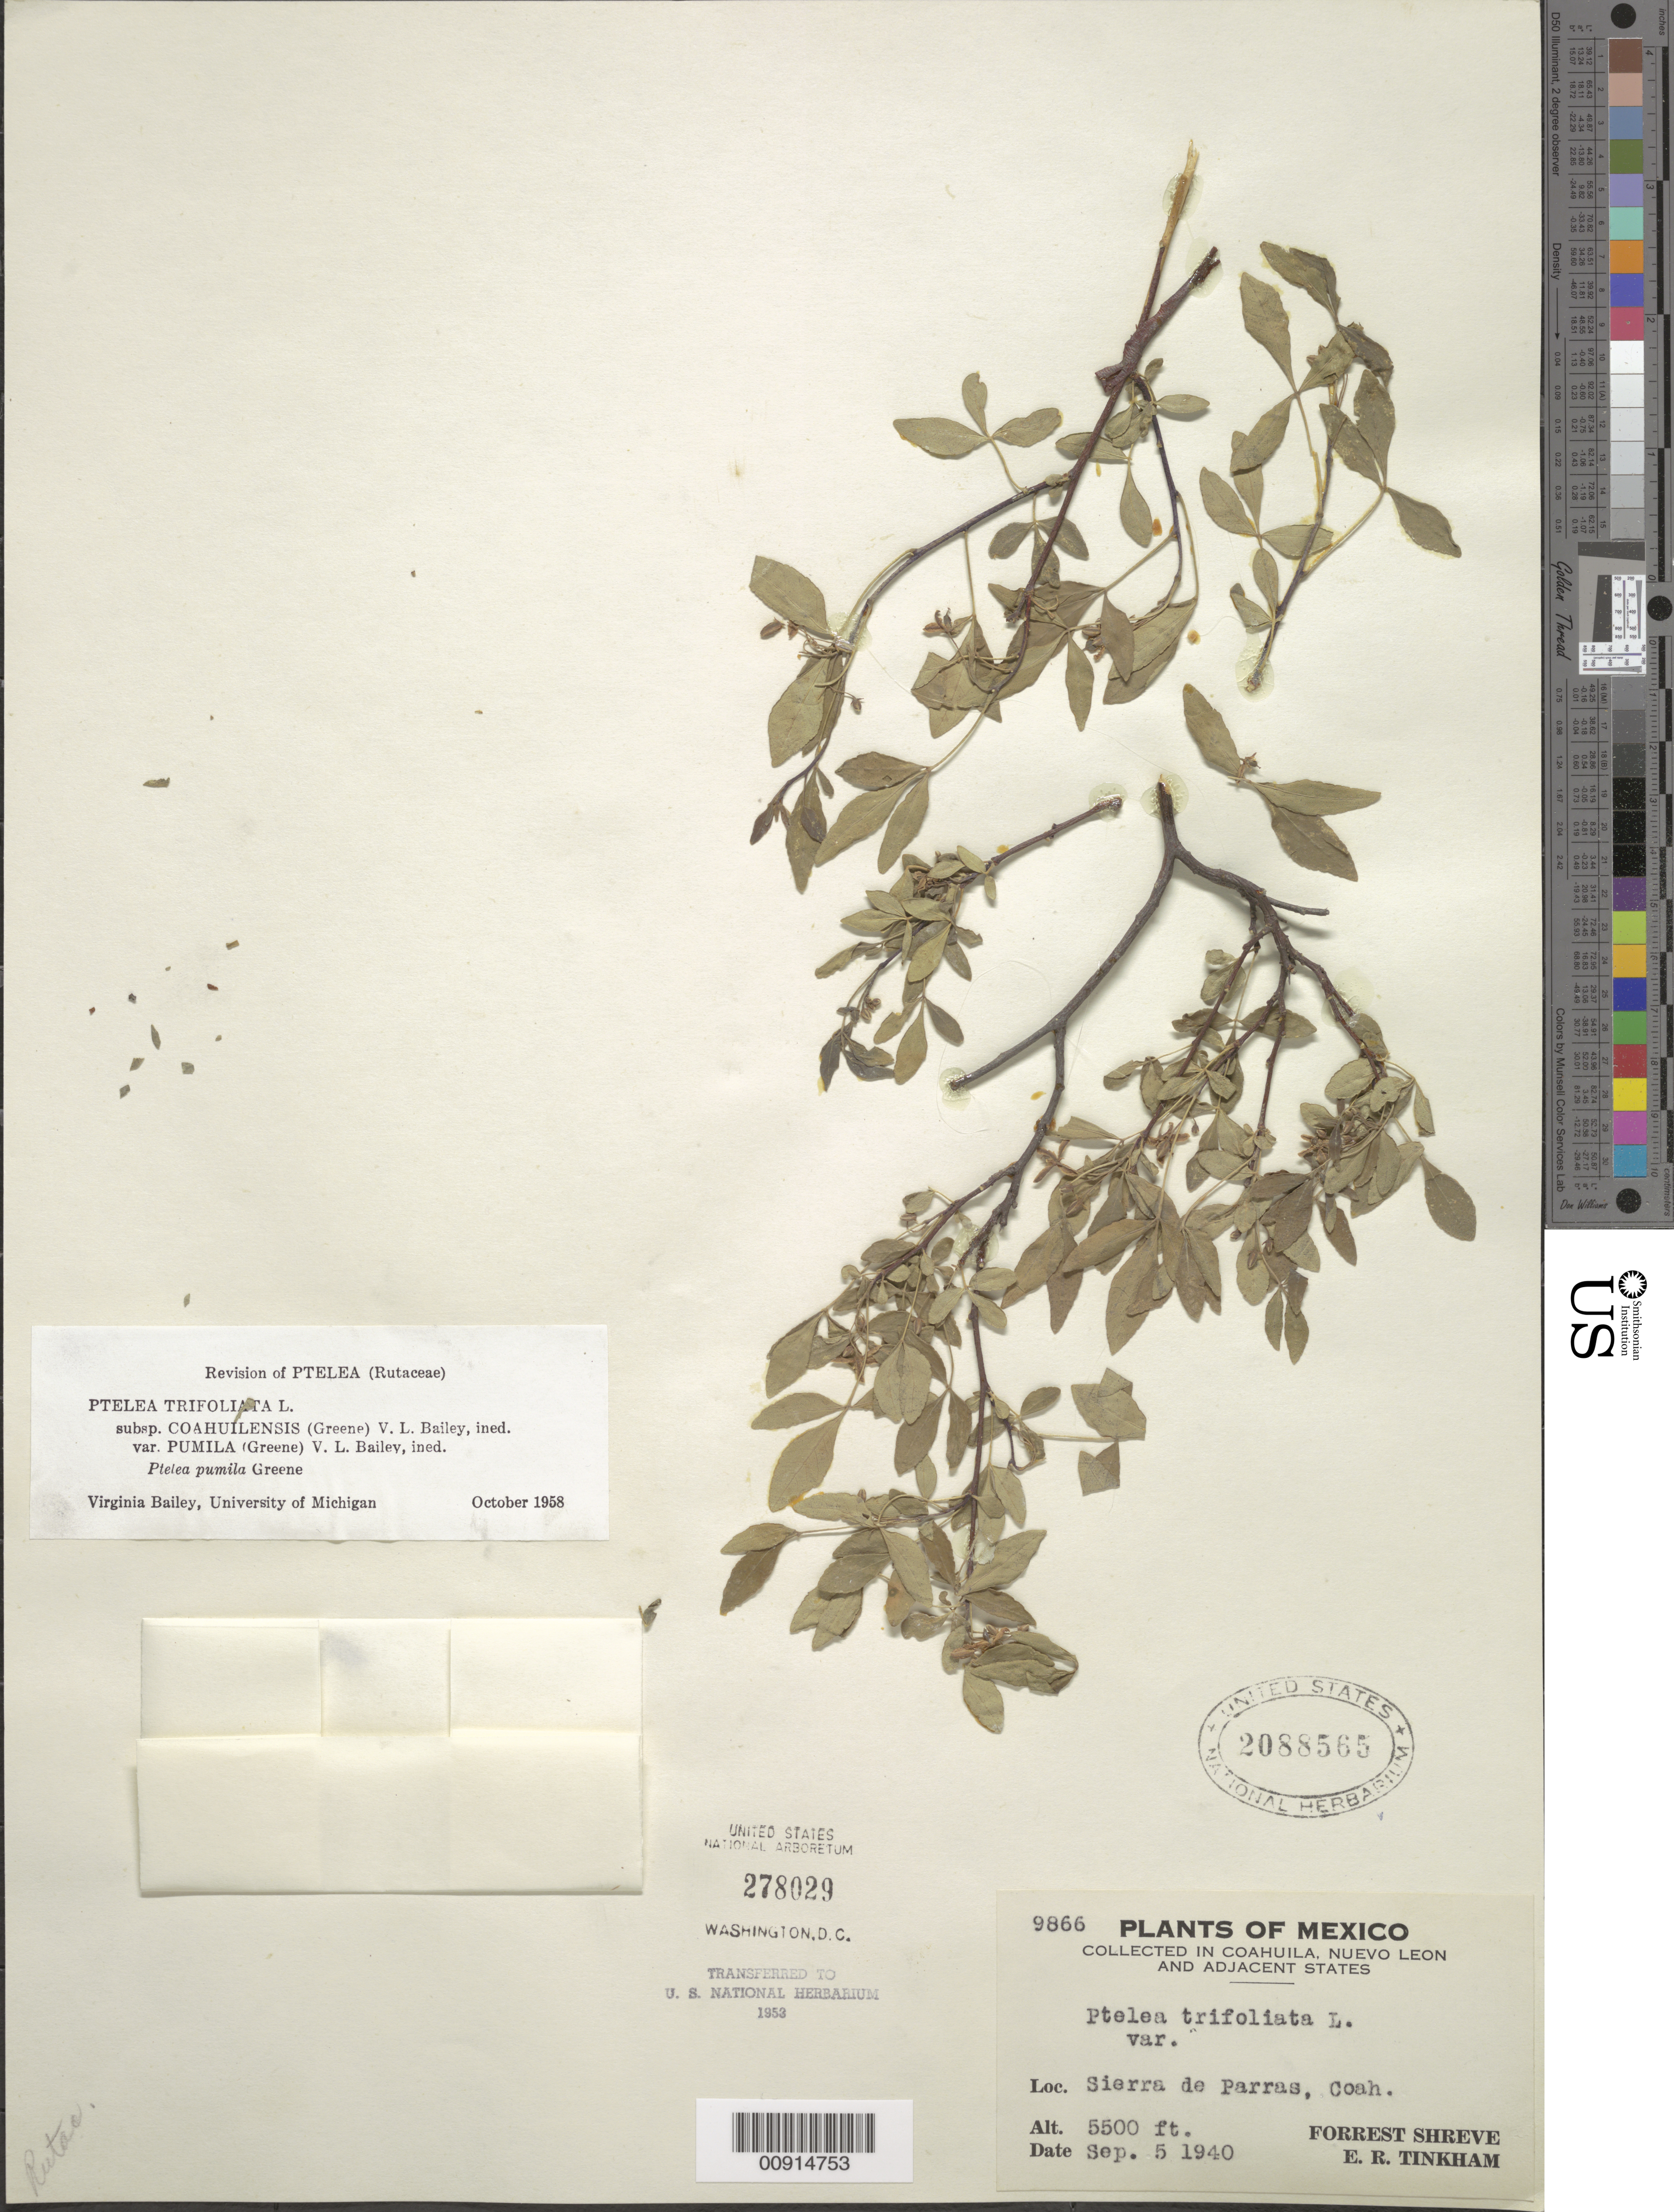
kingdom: Plantae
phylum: Tracheophyta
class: Magnoliopsida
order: Sapindales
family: Rutaceae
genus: Ptelea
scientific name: Ptelea trifoliata subsp. coahuilensis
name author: (Greene) V. L. Bailey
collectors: F. Shreve & E. Tinkham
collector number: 9866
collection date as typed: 05 Sep 1940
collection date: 1940-09-05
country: Mexico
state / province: Coahuila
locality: Sierra de Parras, Coahuila.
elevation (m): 1676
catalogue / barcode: US 2088565